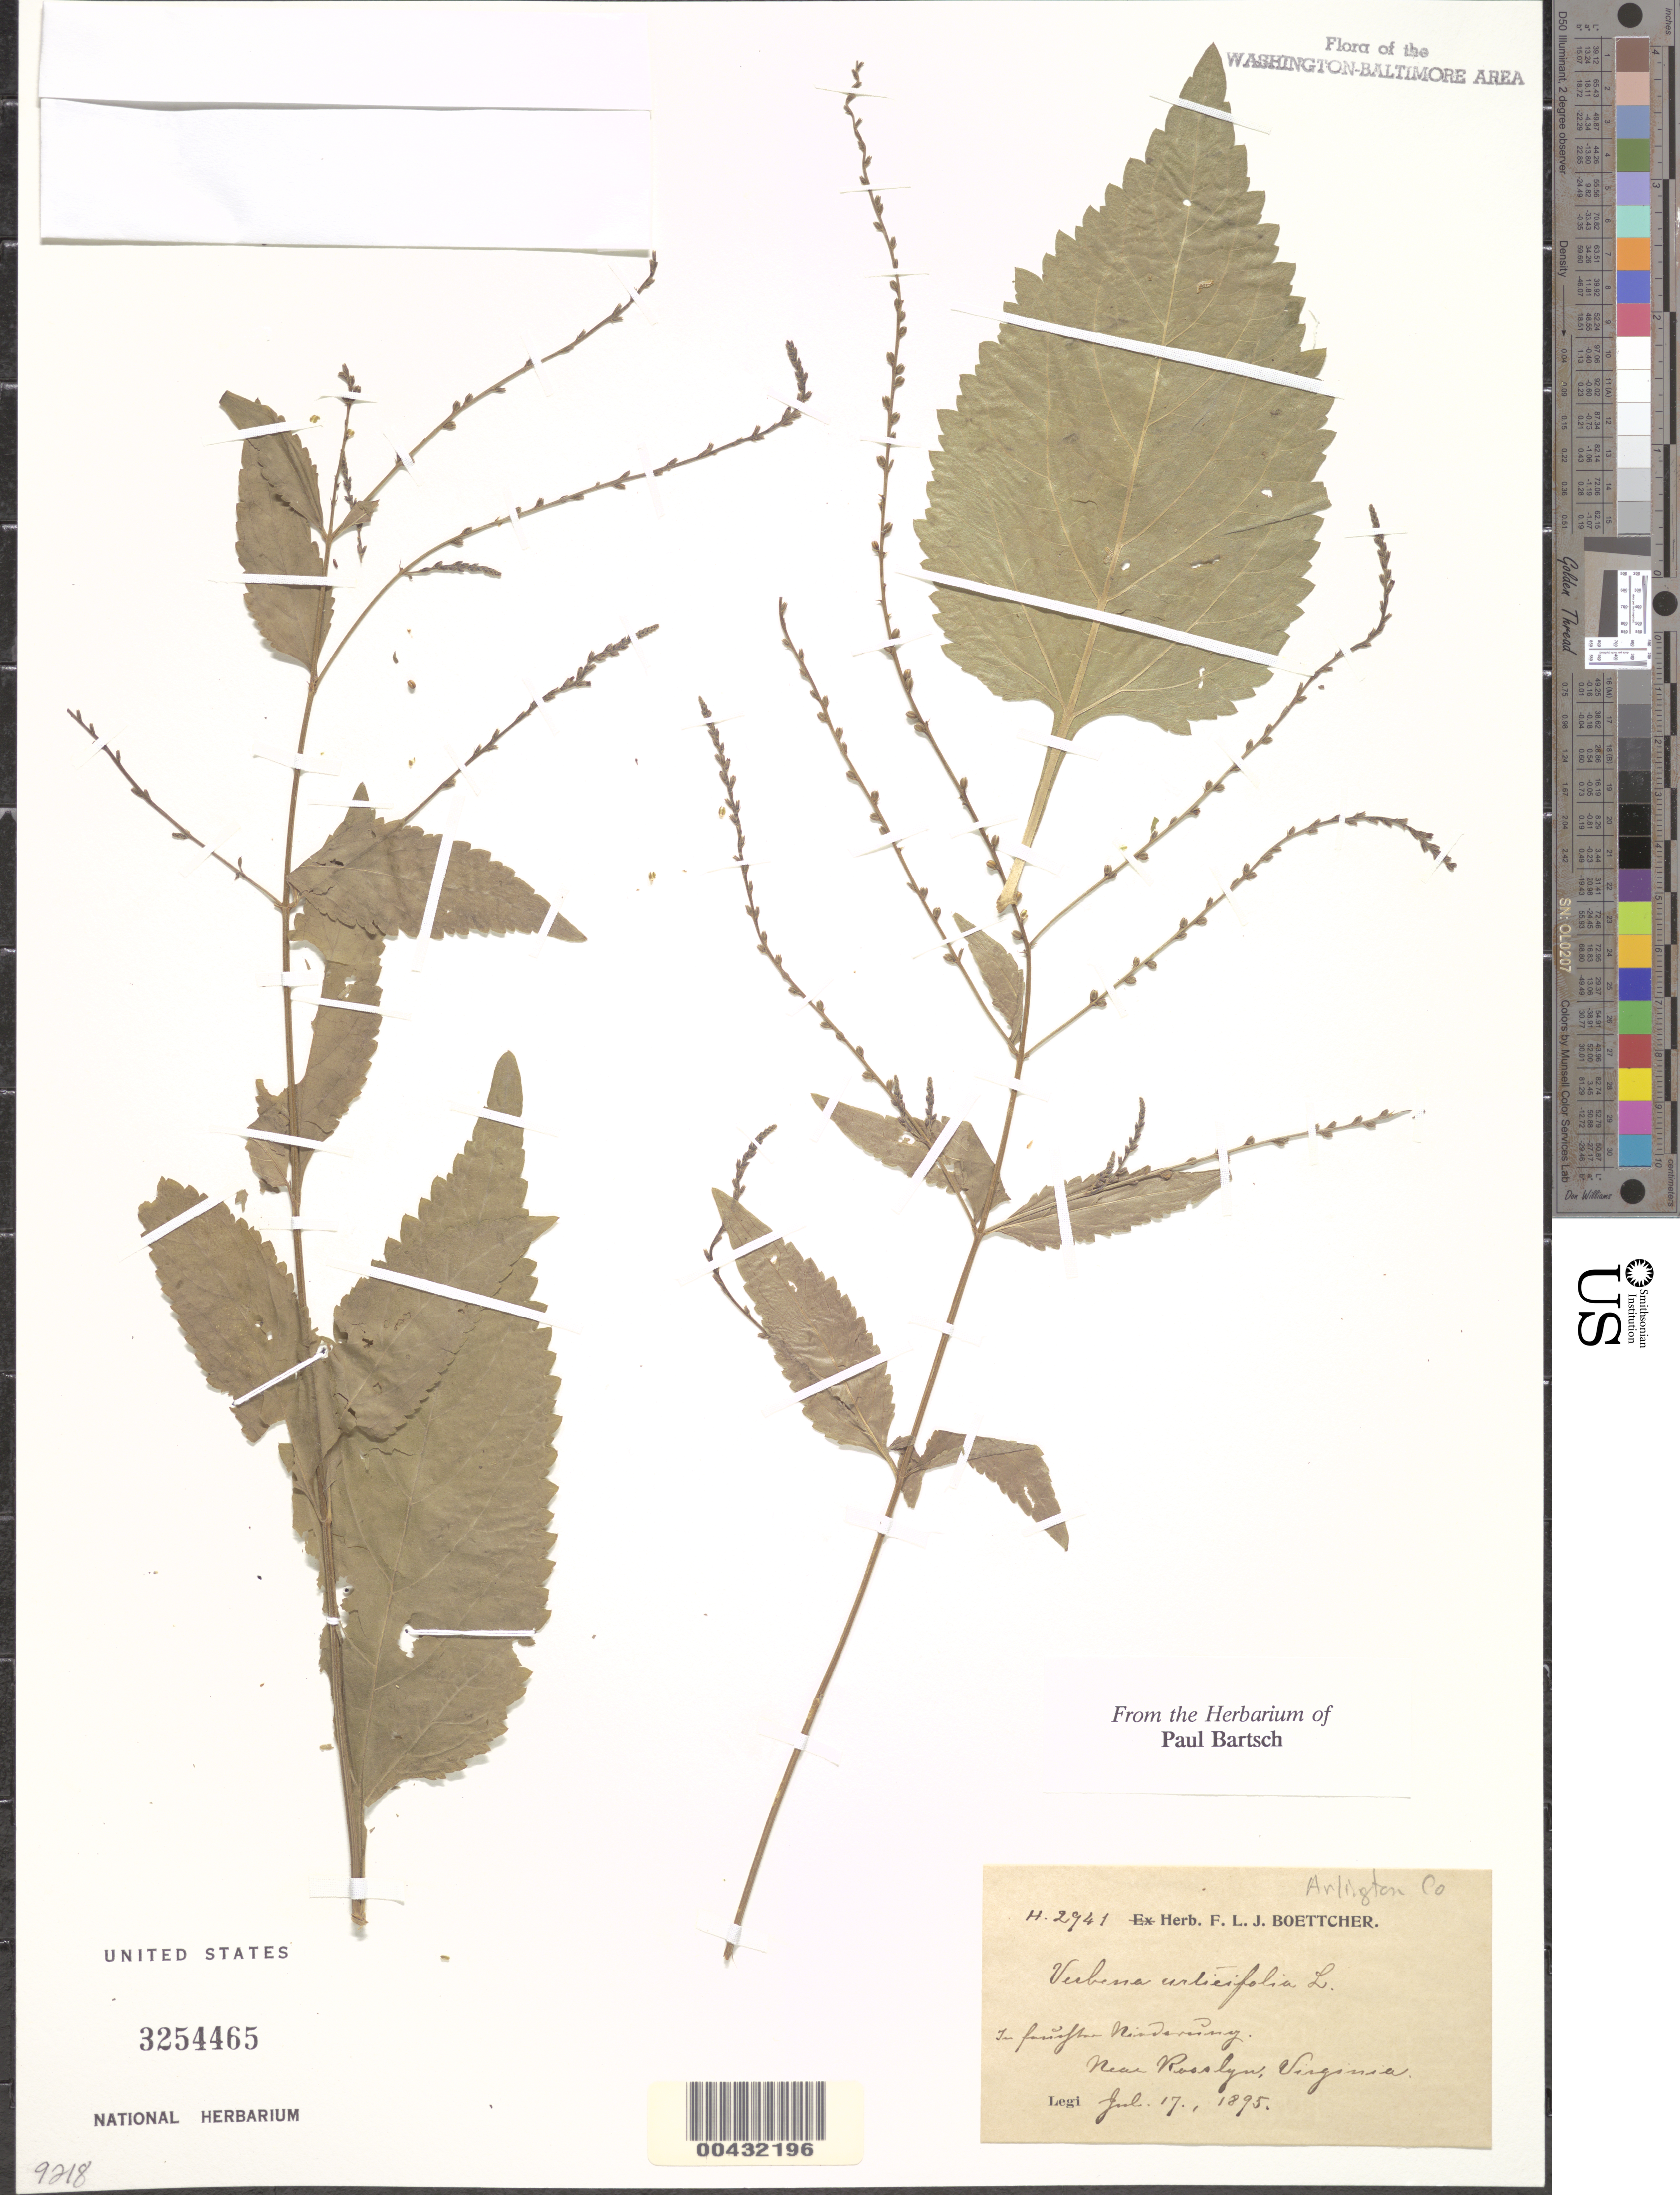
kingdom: Plantae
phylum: Tracheophyta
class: Magnoliopsida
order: Lamiales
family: Verbenaceae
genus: Verbena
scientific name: Verbena urticifolia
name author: L.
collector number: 2941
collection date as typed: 17 Jul 1895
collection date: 1895-07-17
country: United States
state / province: Virginia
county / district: Arlington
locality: Rossyln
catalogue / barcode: US 3254465